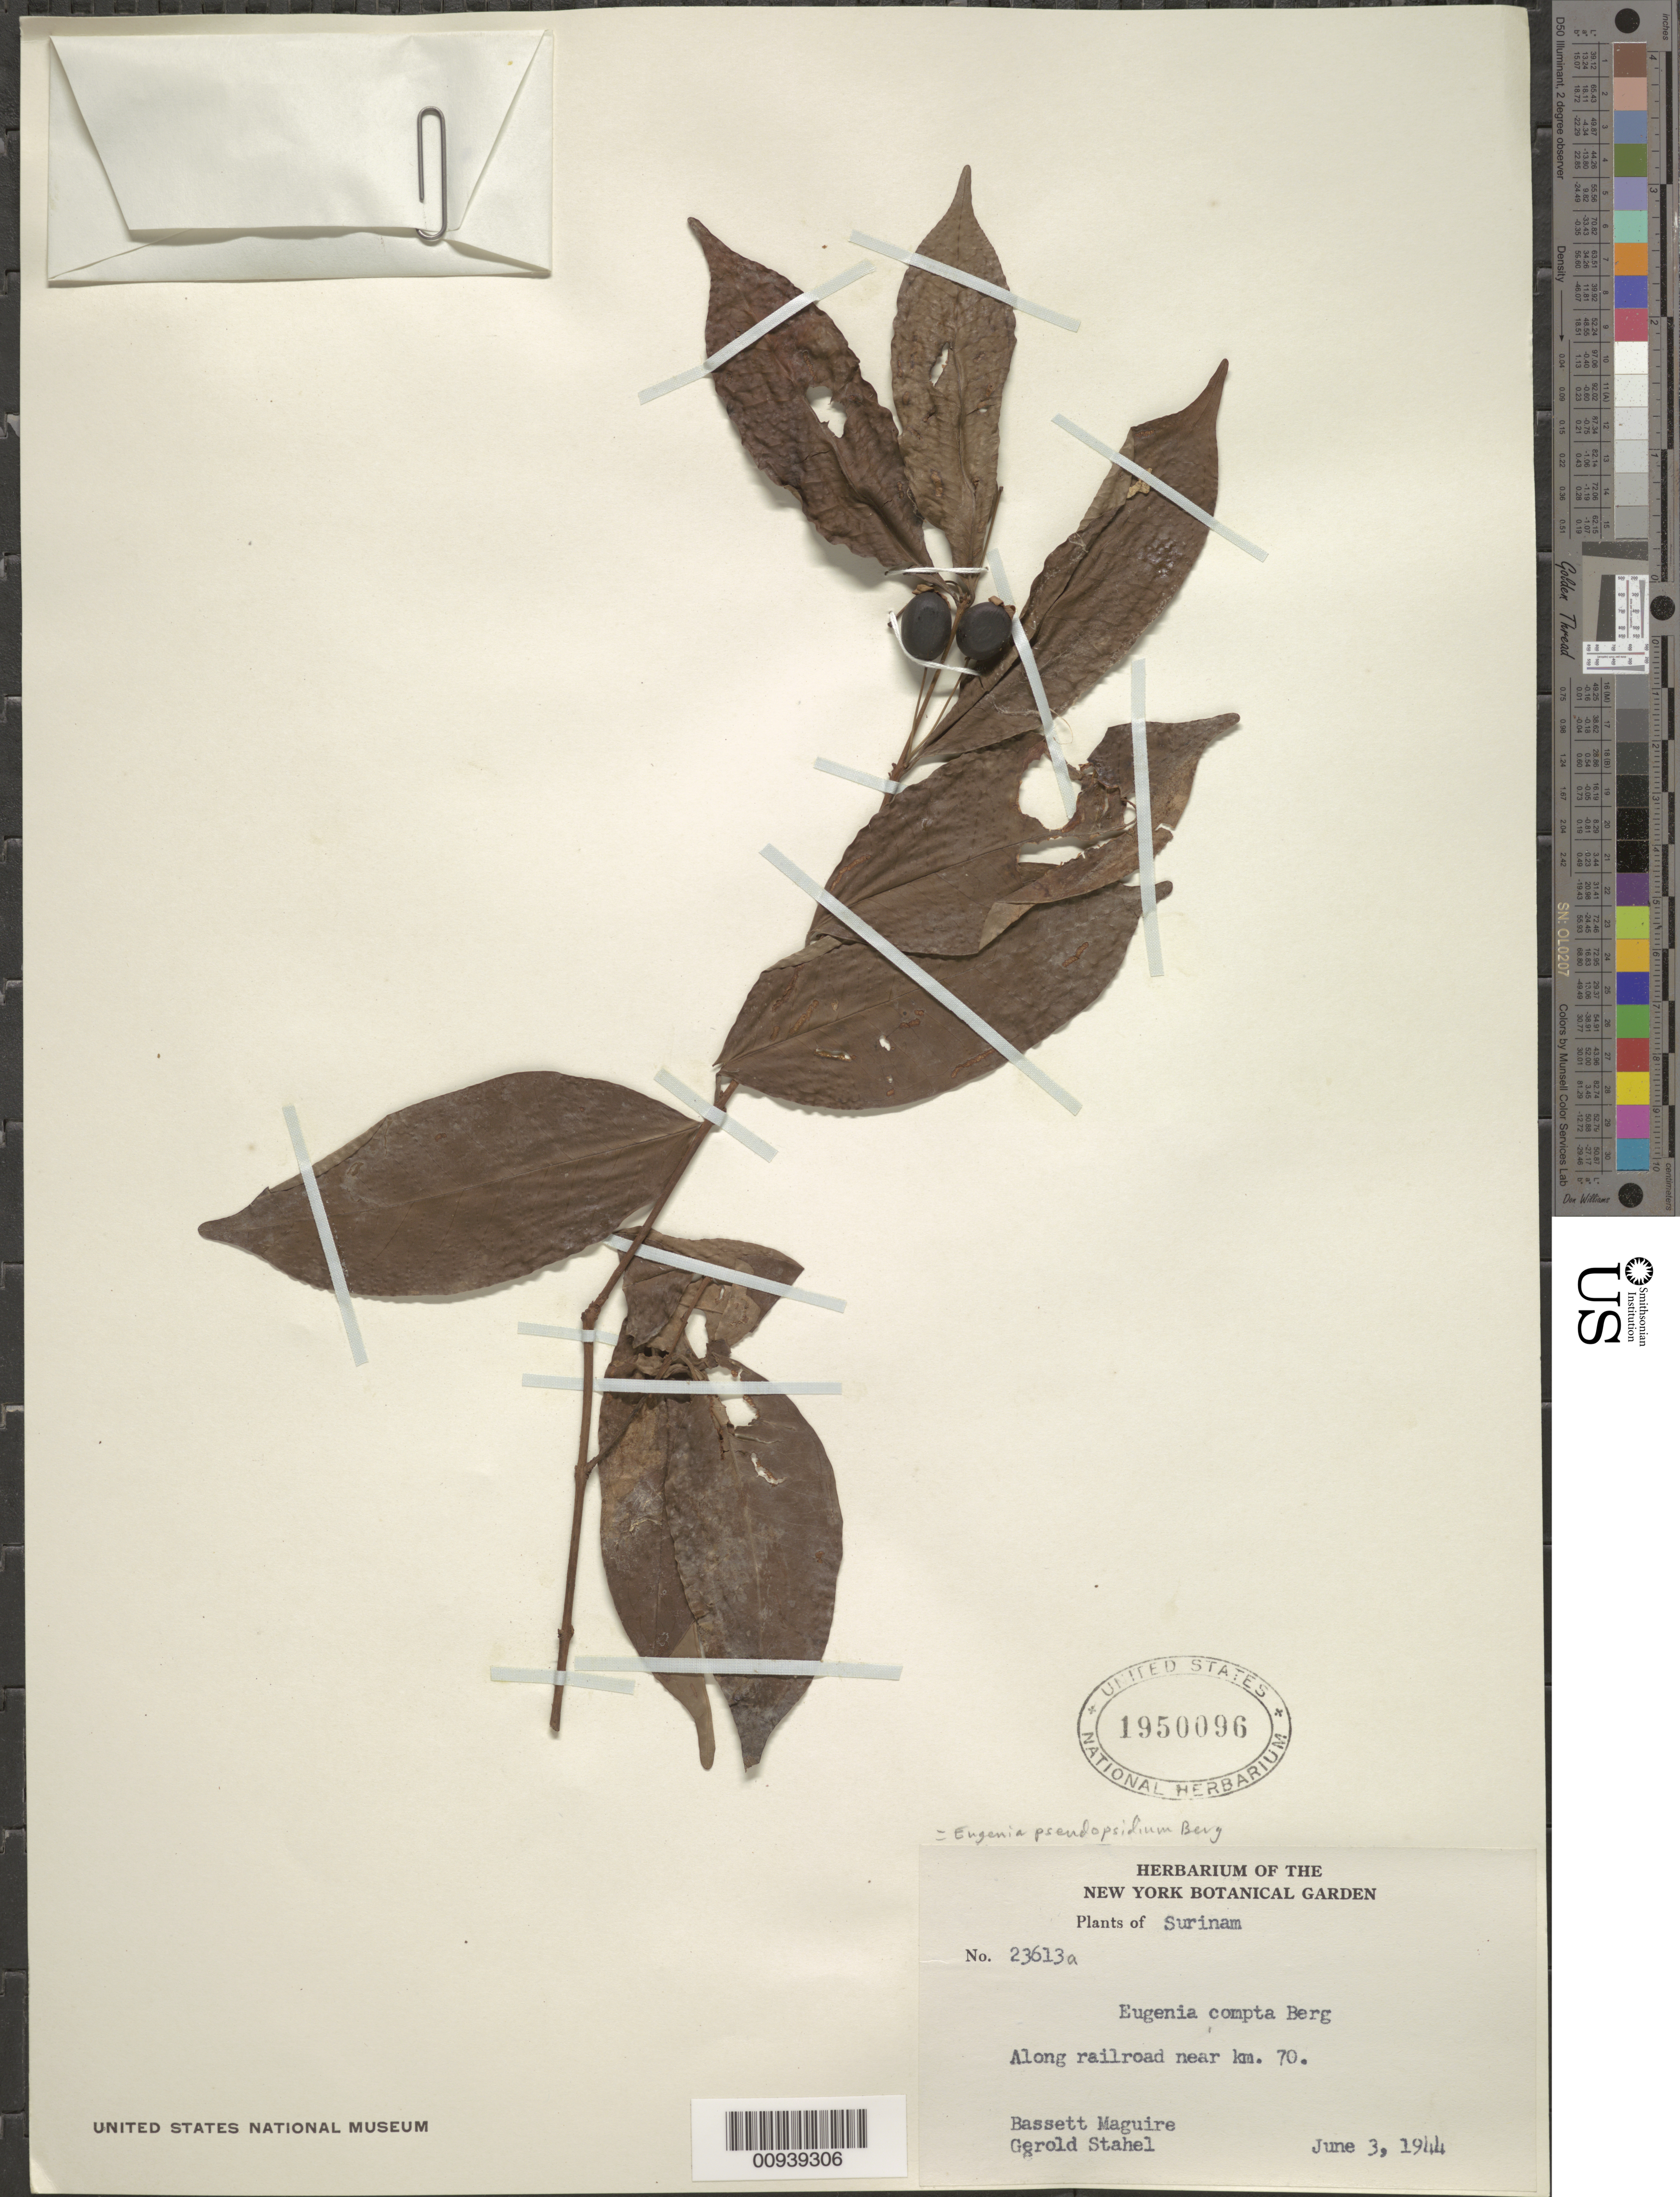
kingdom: Plantae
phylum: Tracheophyta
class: Magnoliopsida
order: Myrtales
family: Myrtaceae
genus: Eugenia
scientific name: Eugenia pseudopsidium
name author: Jacq.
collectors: B. Maguire & G. Stahel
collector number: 23613 A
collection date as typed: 3-Jun-44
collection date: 1944-06-03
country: Suriname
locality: Zanderij Is, Sectie O, km 70, along railroad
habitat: Along railroad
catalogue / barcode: US 1950096